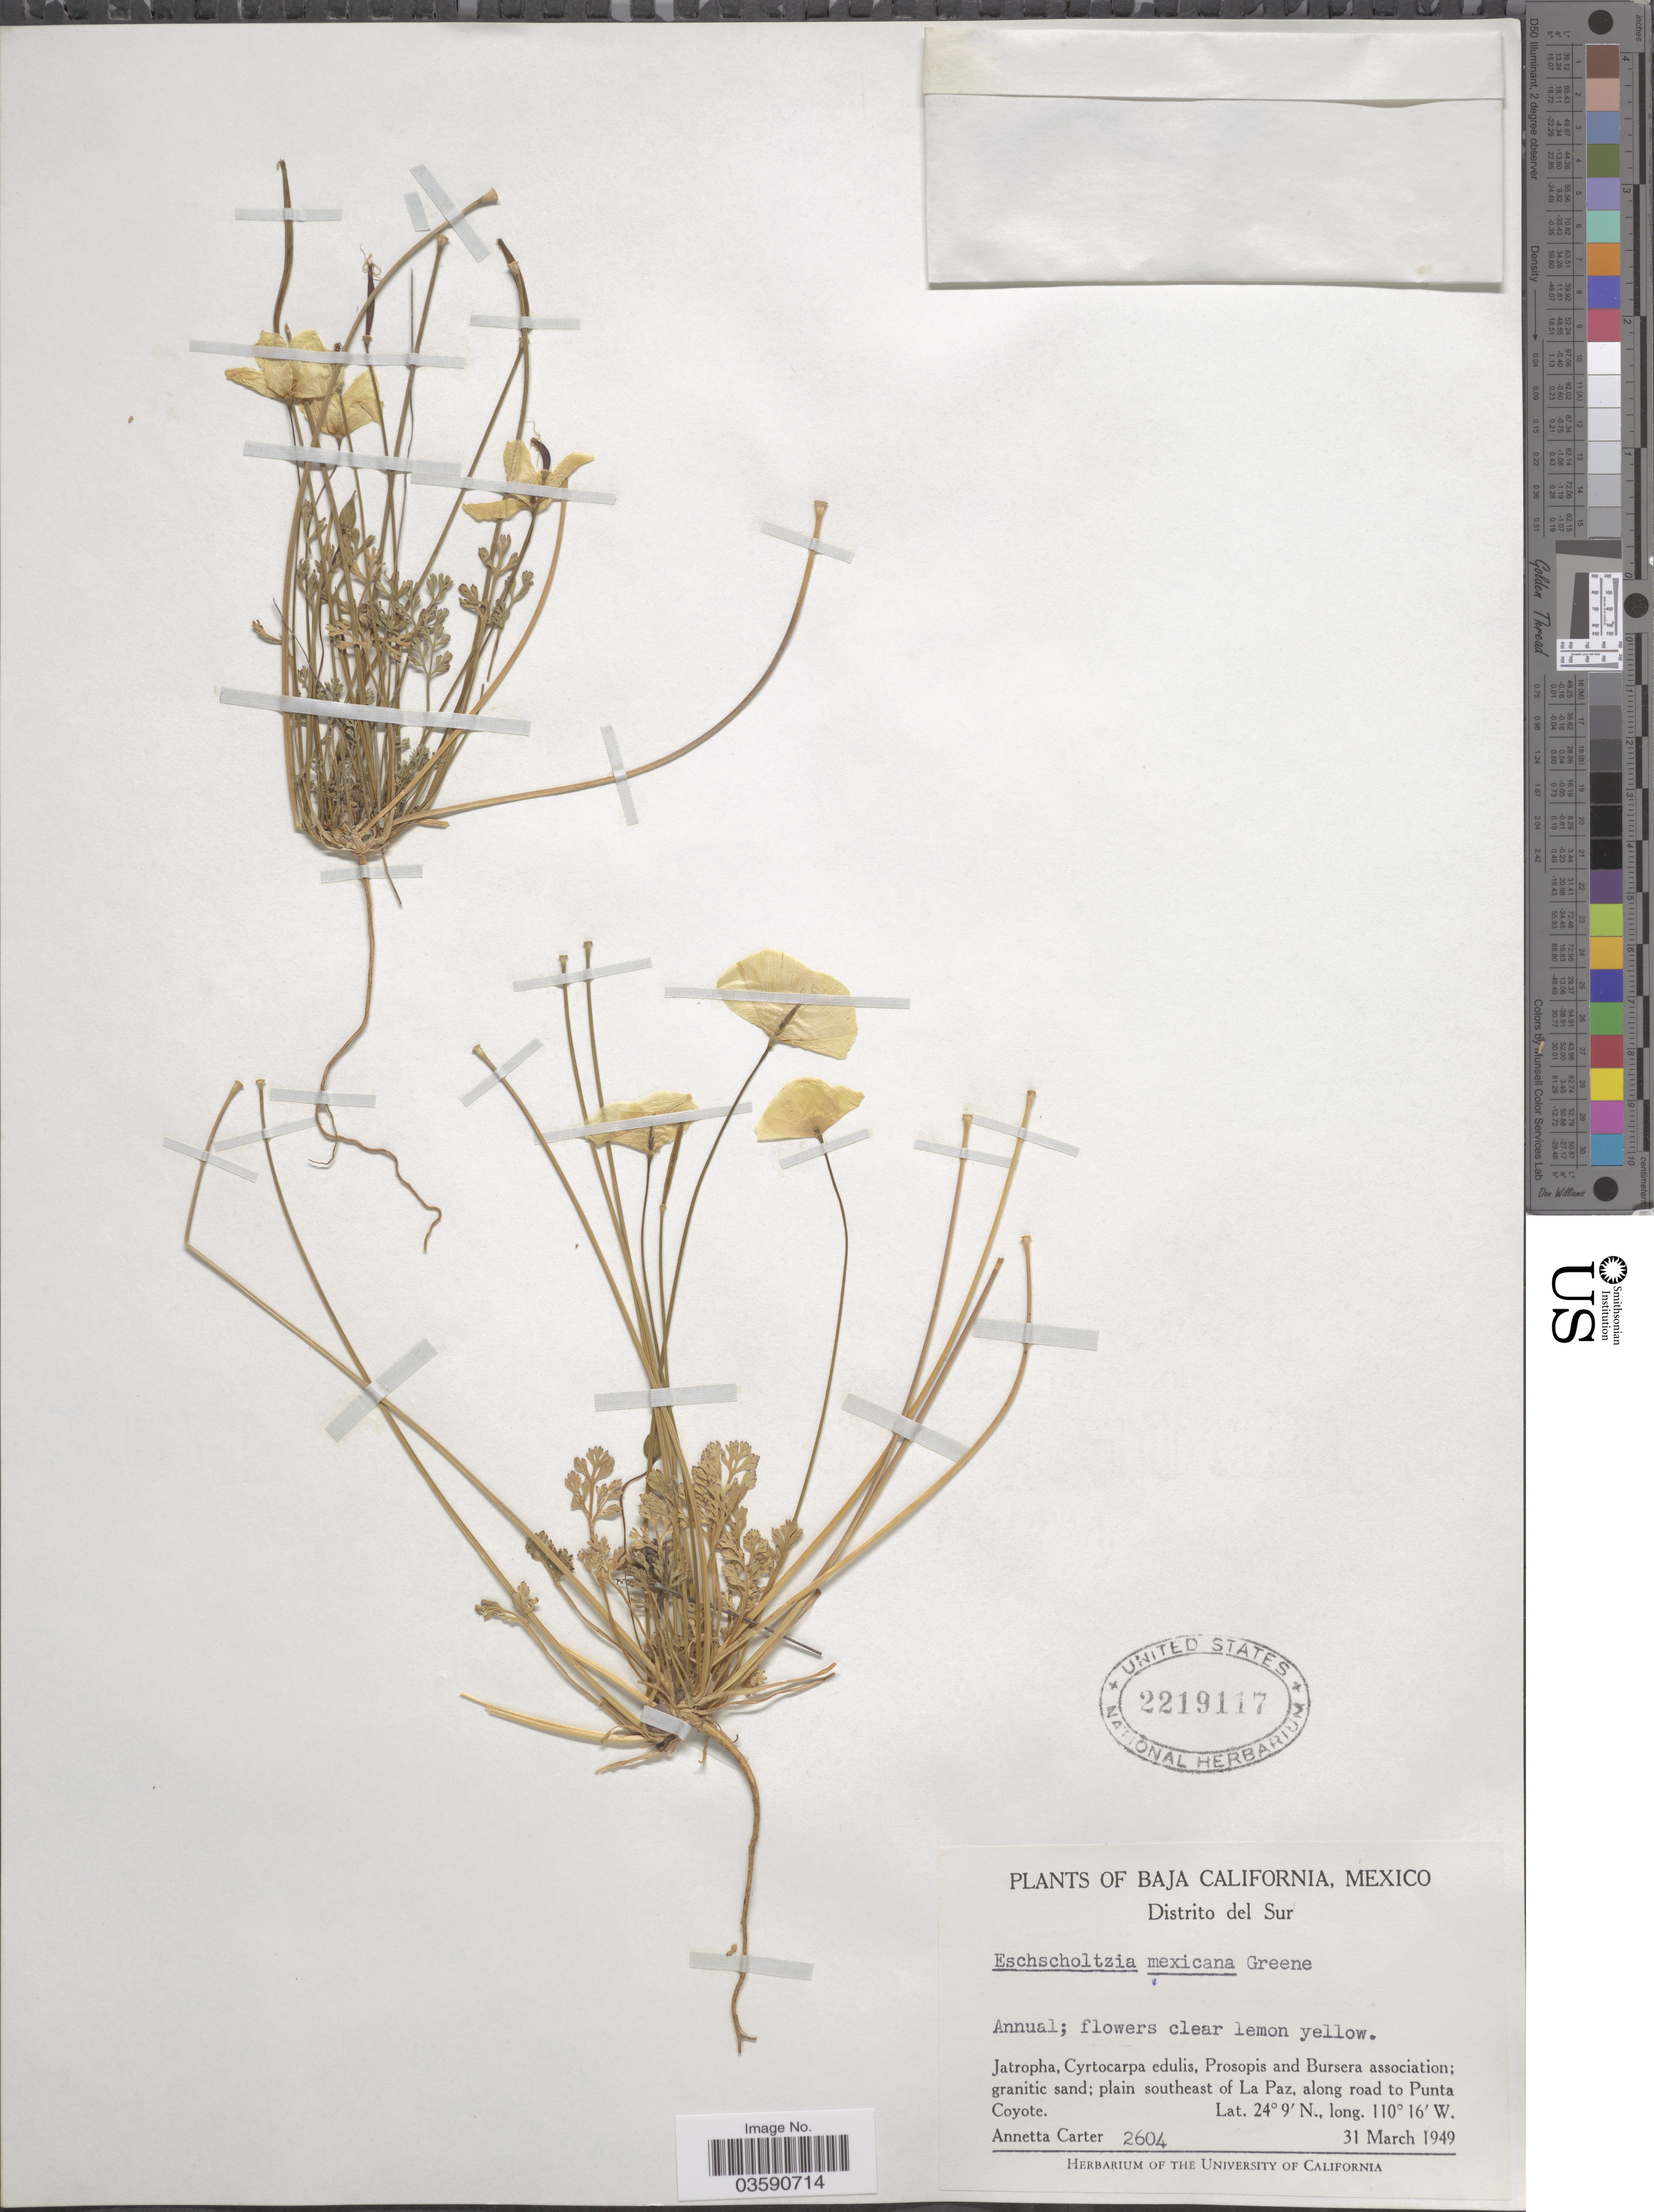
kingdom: Plantae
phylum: Tracheophyta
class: Magnoliopsida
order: Ranunculales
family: Papaveraceae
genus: Eschscholzia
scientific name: Eschscholzia mexicana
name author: Greene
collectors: A. Carter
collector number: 2604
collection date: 1949-03-31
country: Mexico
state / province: Baja California Sur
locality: Distrito del Sur. Plain southeast of La Paz, along road to Punta Coyote.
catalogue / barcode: US 2219117